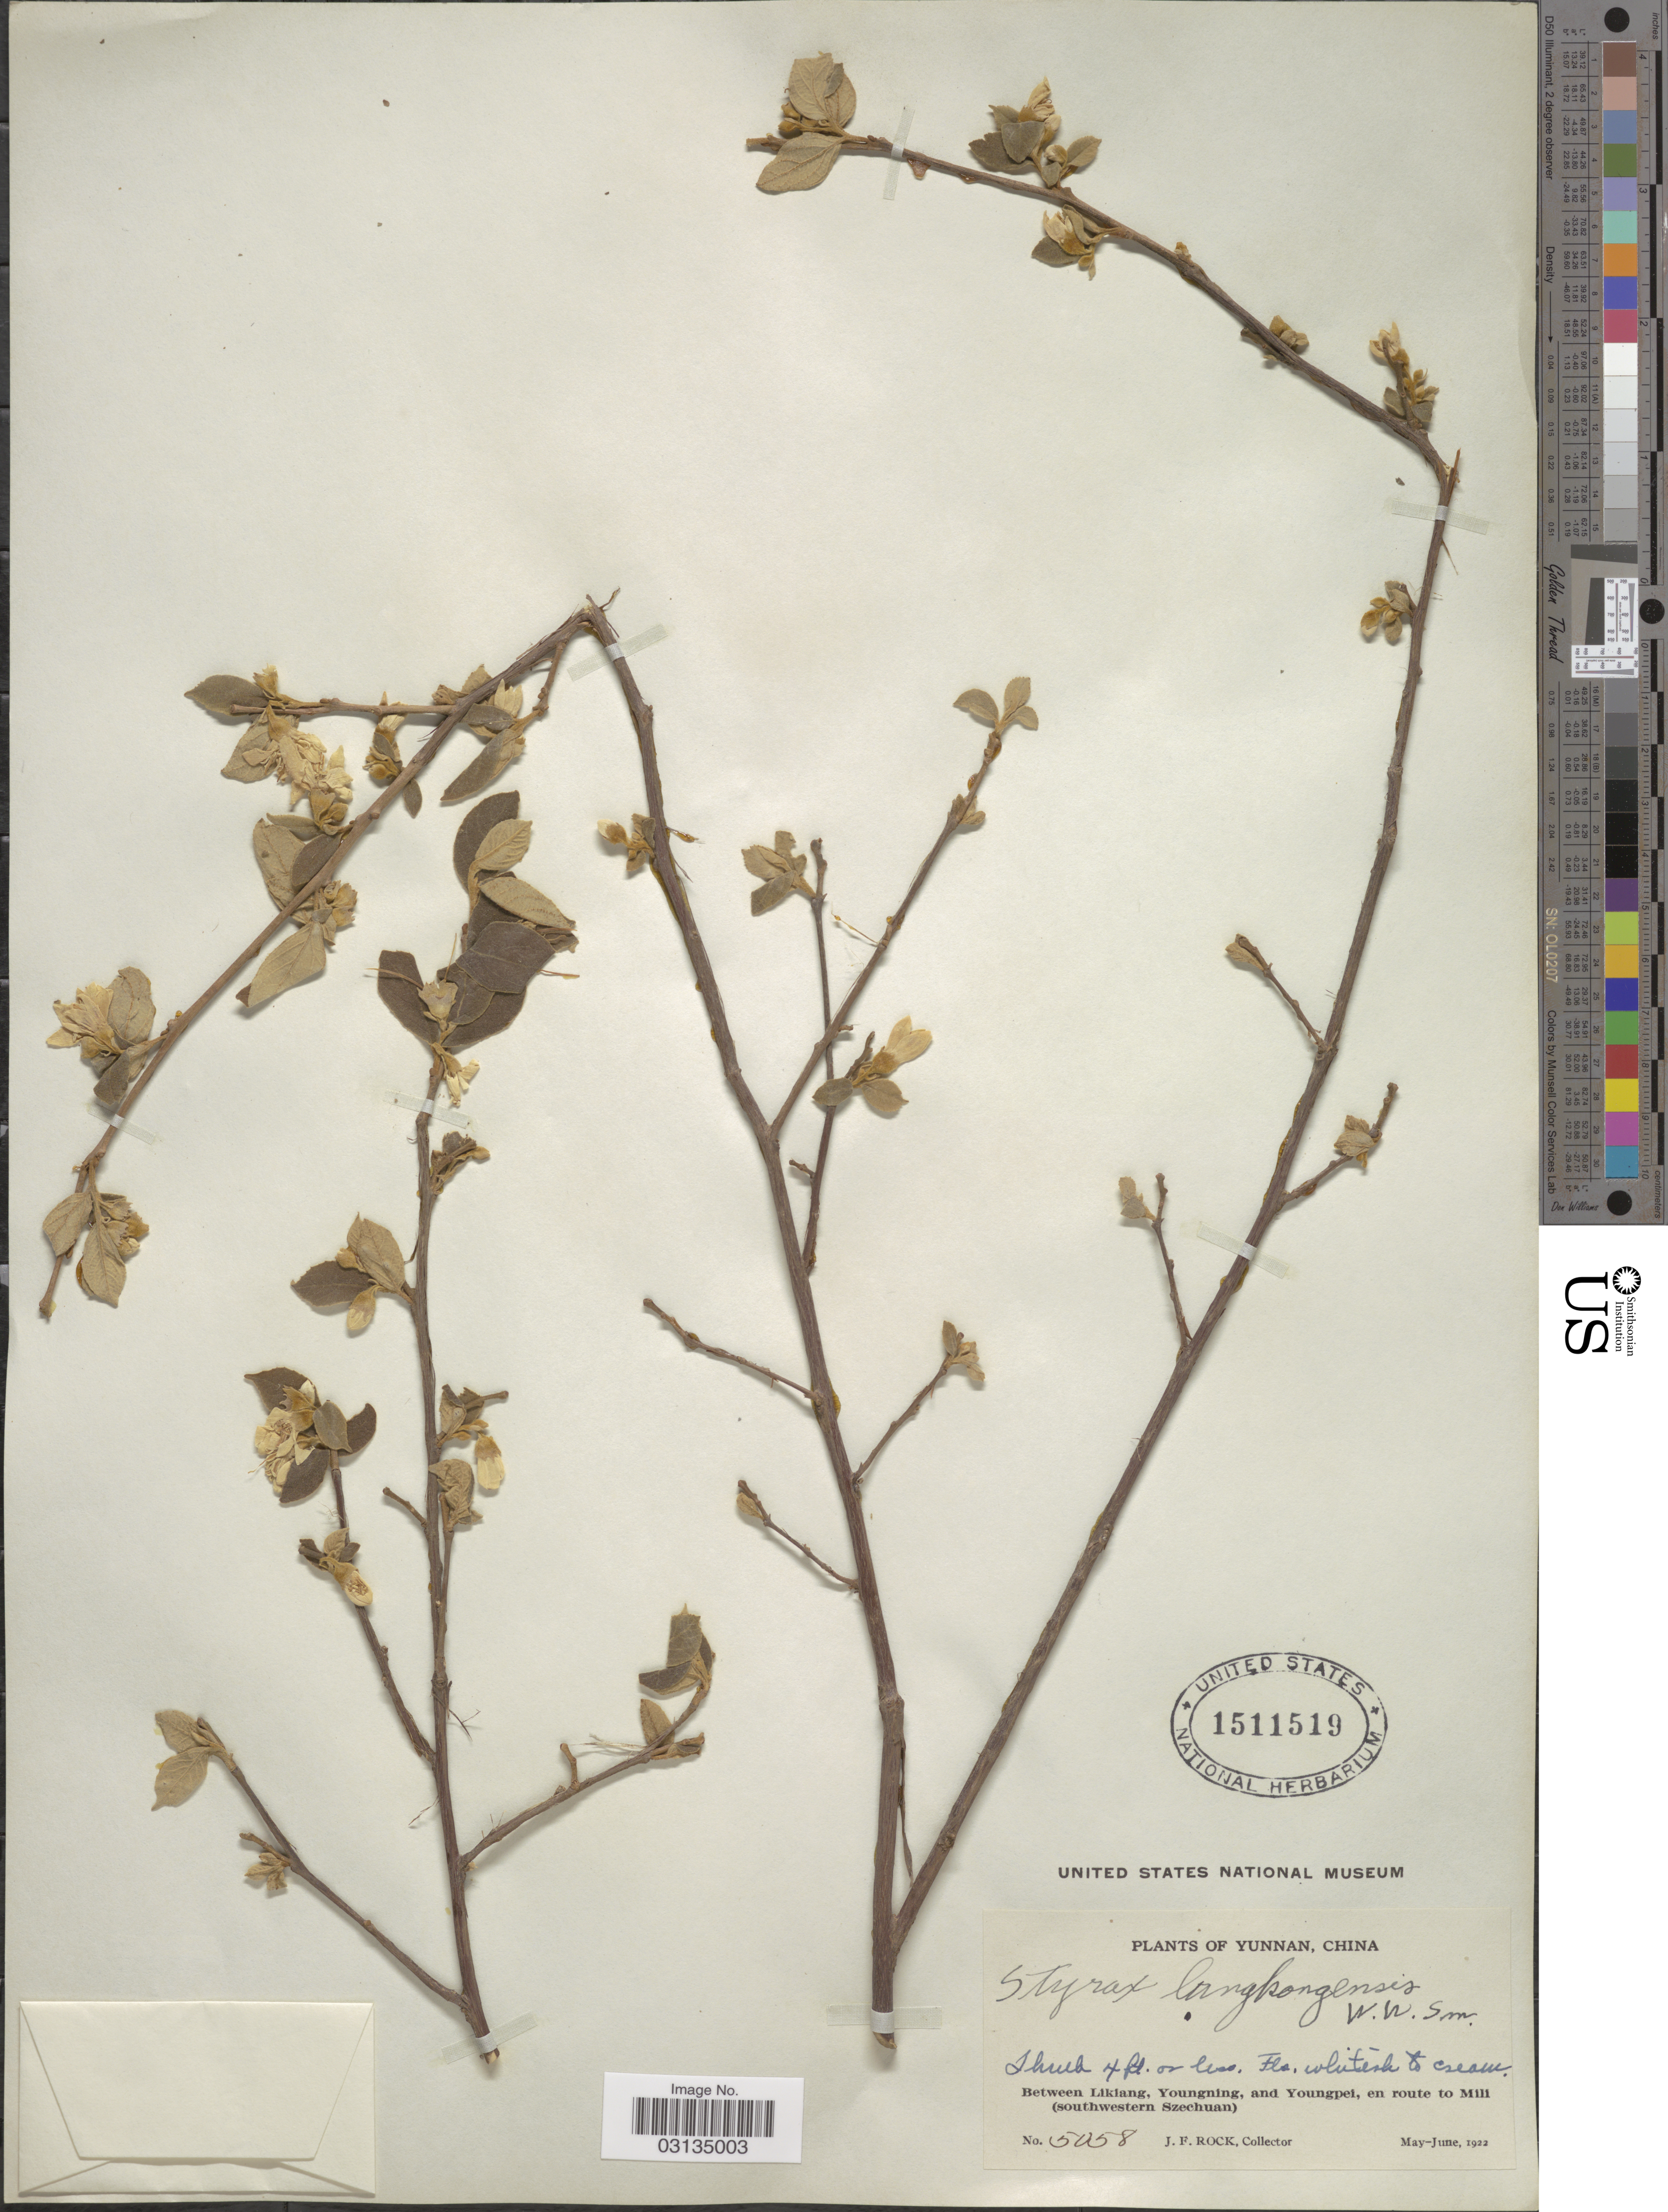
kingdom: Plantae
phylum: Tracheophyta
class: Magnoliopsida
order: Ericales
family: Styracaceae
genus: Styrax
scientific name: Styrax langkongensis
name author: W.W. Sm.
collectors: J. Rock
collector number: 5058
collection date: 1922-05/1922-06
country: China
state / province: Yunnan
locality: Yunnan, Between Likiang, Youngning, and Youngpei, en route to Mili (southwestern Szechuan).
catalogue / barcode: US 1511519